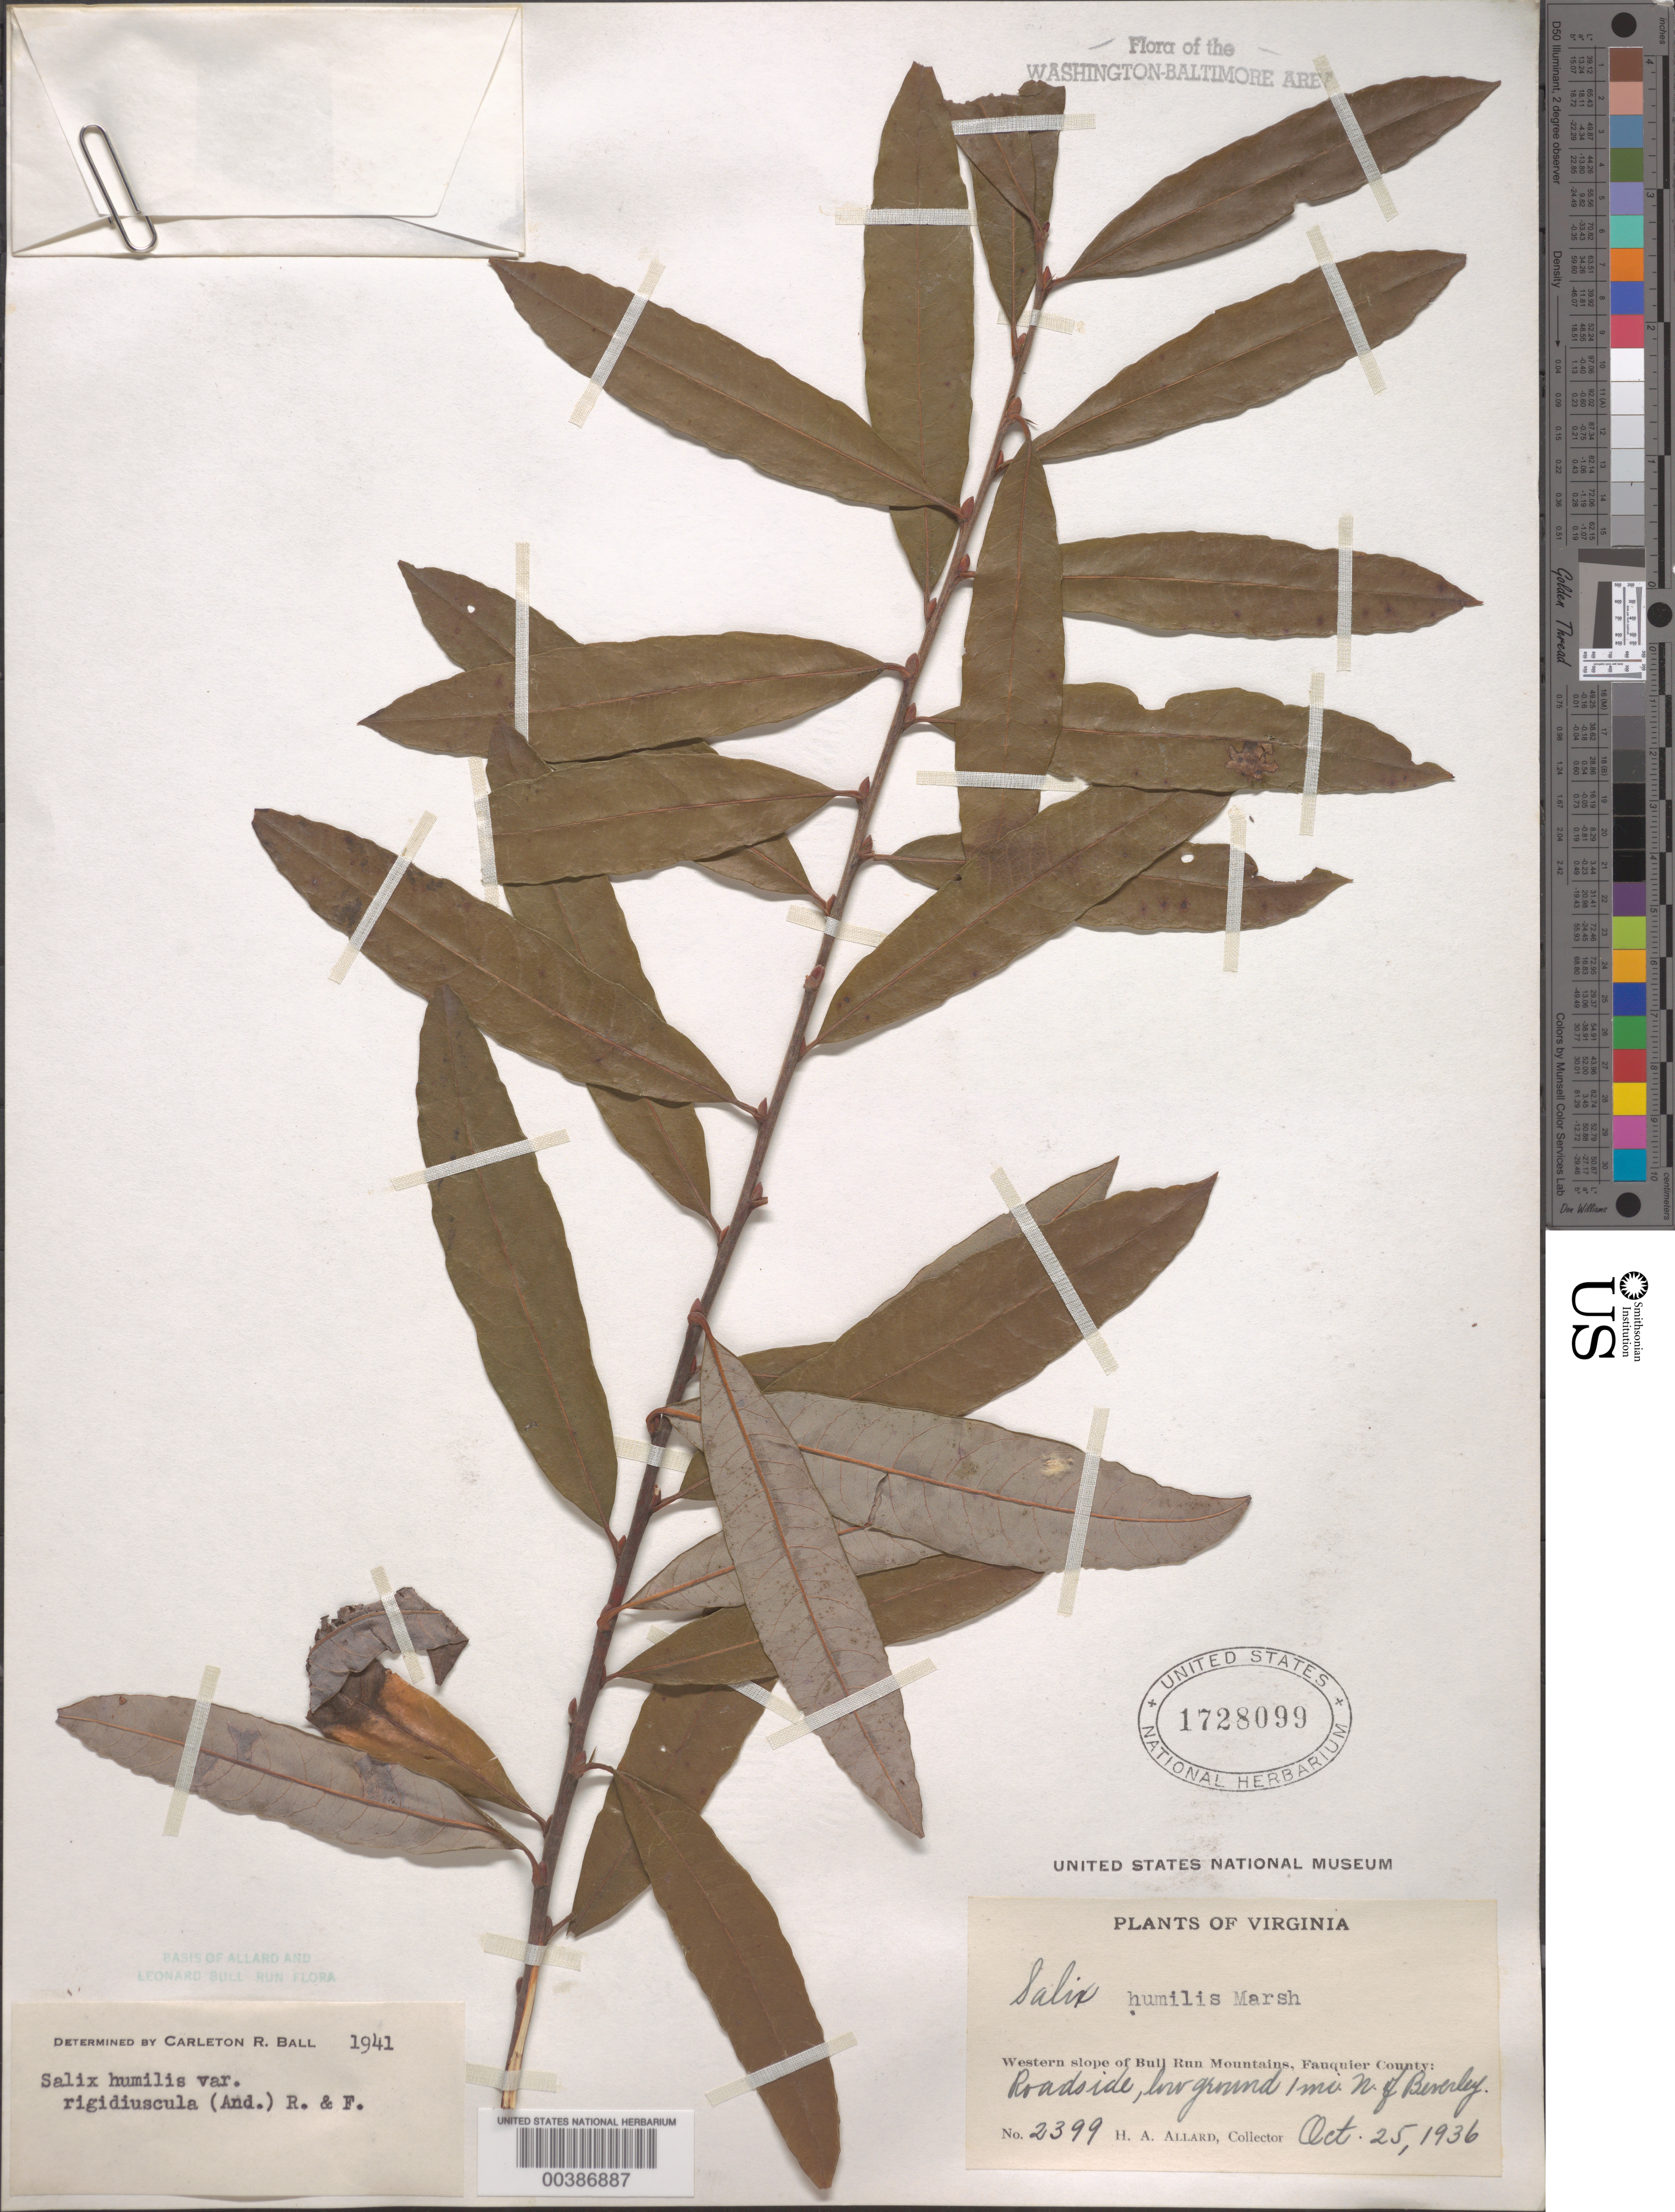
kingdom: Plantae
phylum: Tracheophyta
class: Magnoliopsida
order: Malpighiales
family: Salicaceae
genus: Salix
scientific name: Salix humilis var. rigidiuscula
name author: (Andersson) B.L. Rob. & Fernald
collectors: H. A. Allard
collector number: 2399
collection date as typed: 25 Oct 1936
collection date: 1936-10-25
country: United States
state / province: Virginia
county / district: Fauquier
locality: North of Beverley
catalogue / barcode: US 1728099